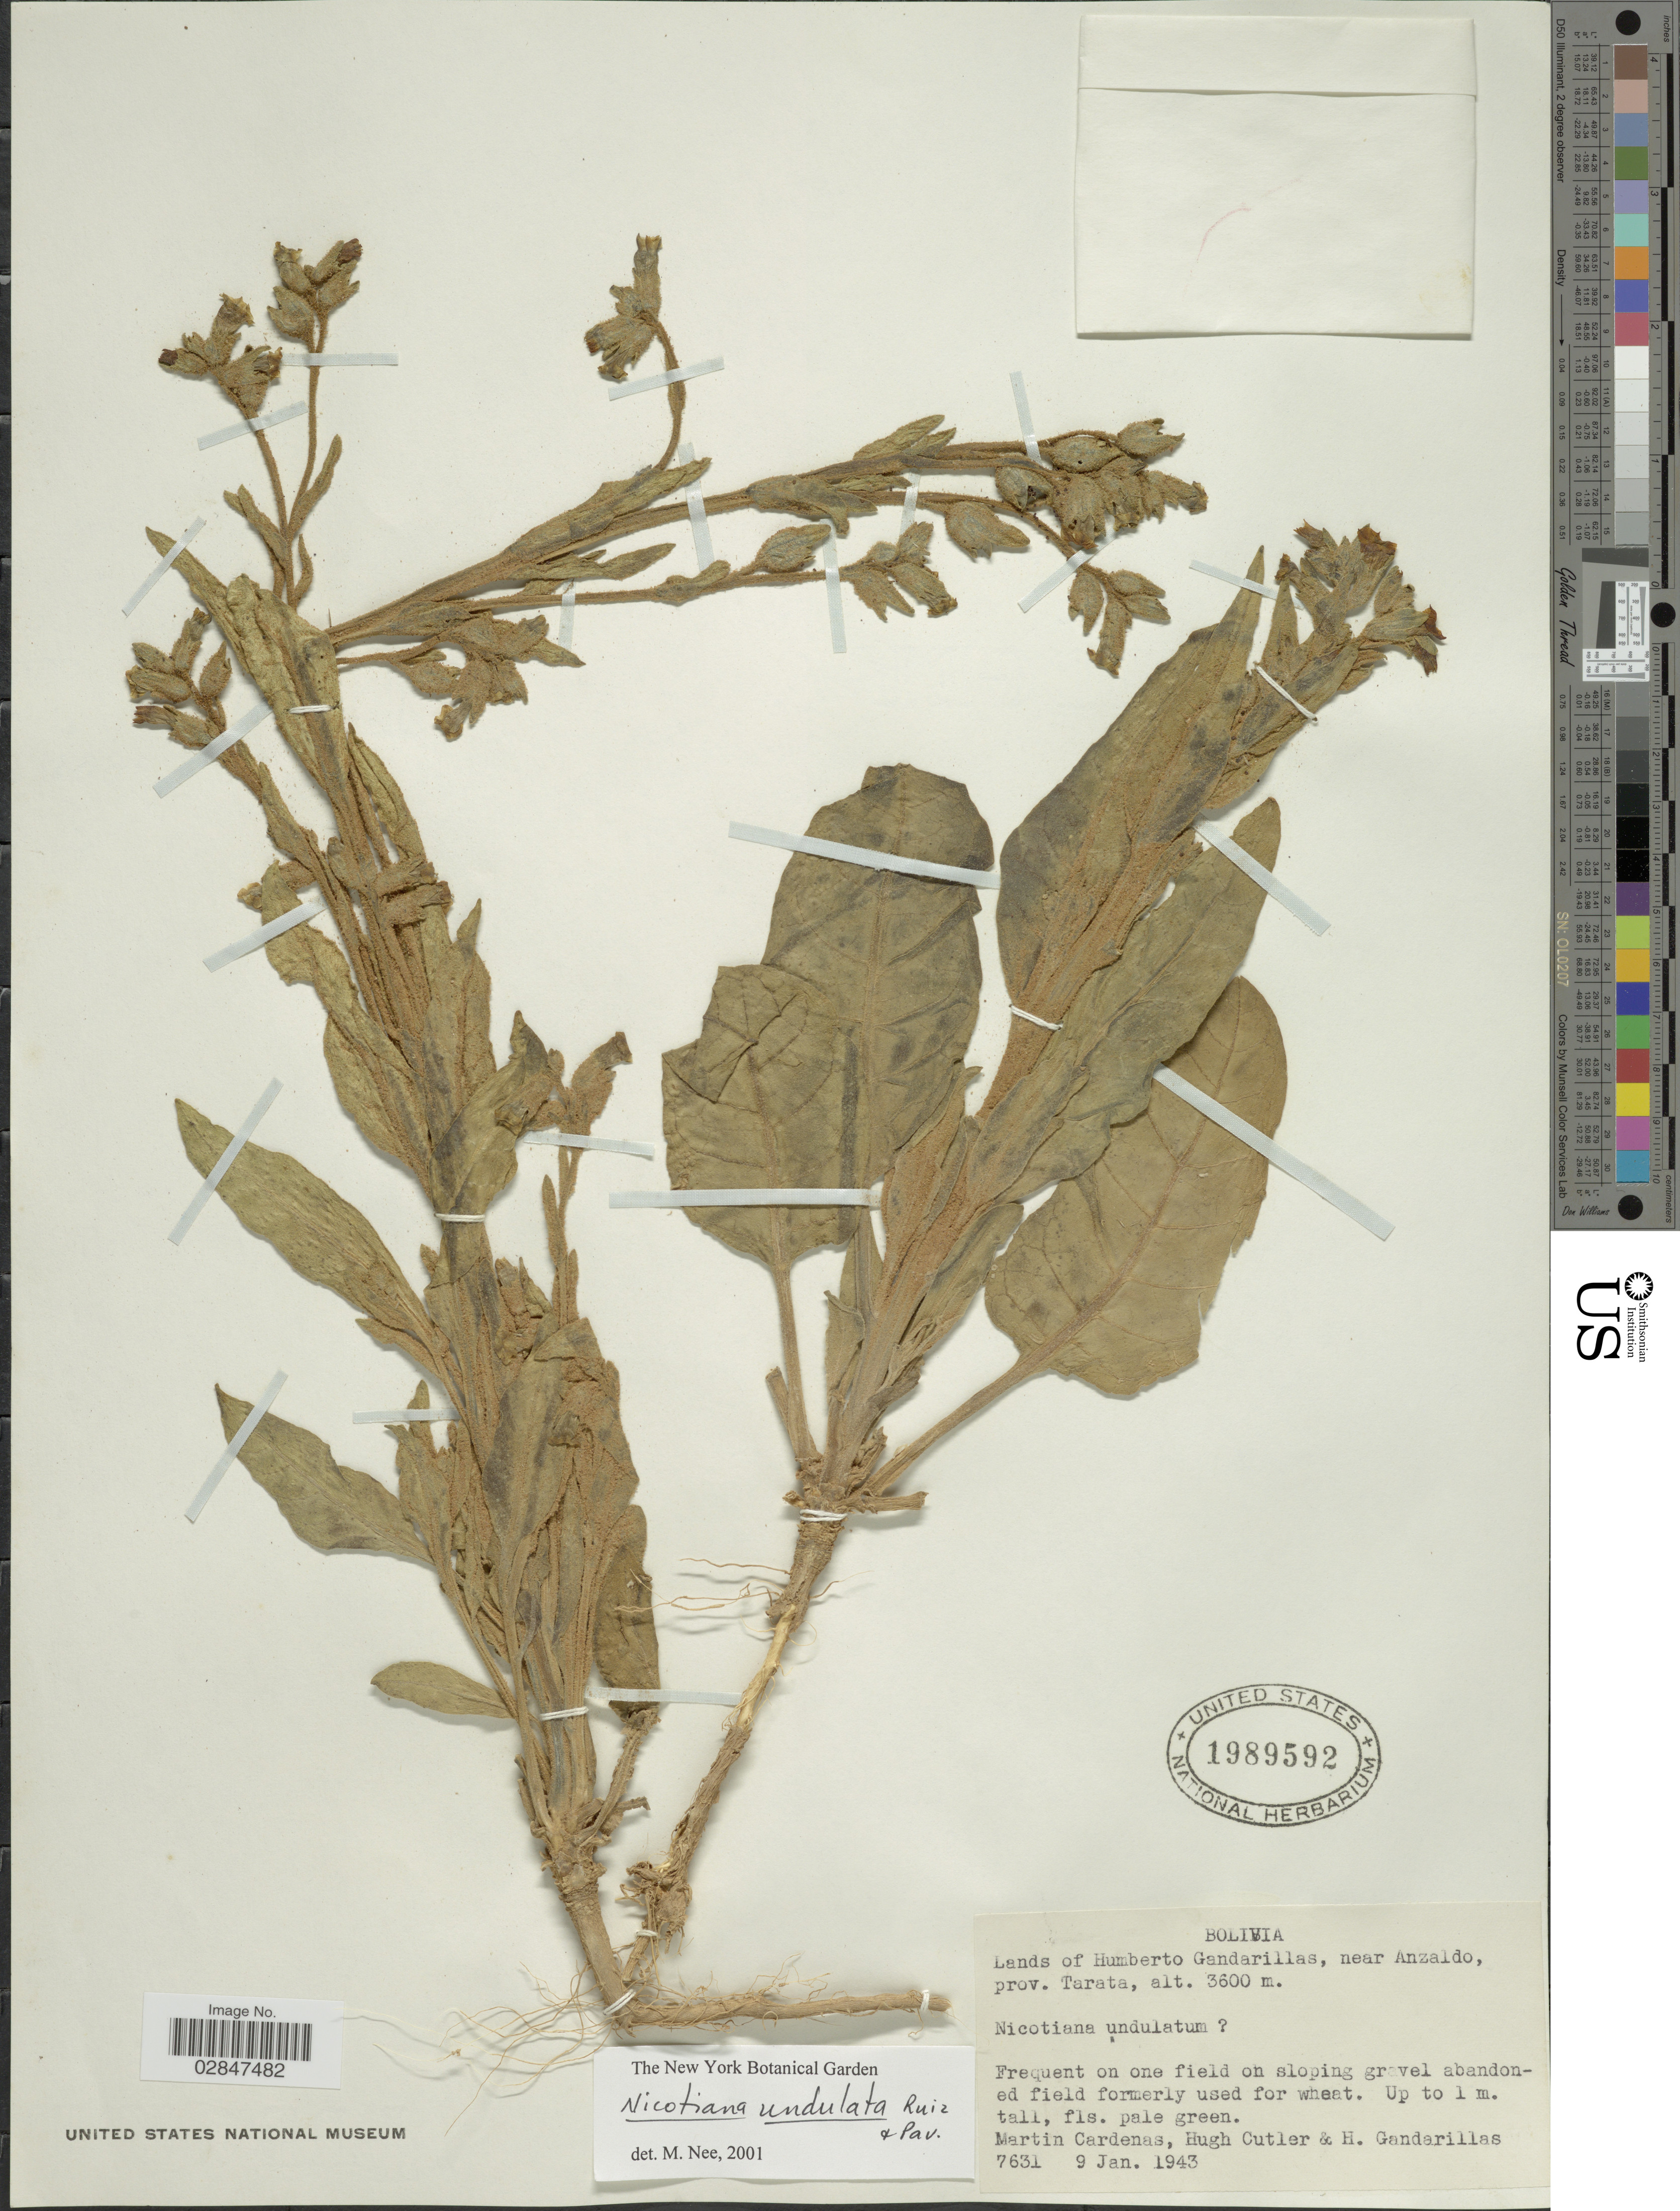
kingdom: Plantae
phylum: Tracheophyta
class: Magnoliopsida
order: Solanales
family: Solanaceae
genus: Nicotiana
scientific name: Nicotiana undulata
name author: Ruiz & Pav.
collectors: M. Cárdenas, H. C. Cutler & H. Gandarillas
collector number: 7631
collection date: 1943-01-09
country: Bolivia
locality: Lands of Humberto Gandarillas, near Anzaldo, prov. Tarata.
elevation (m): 3600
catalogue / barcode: US 1989592